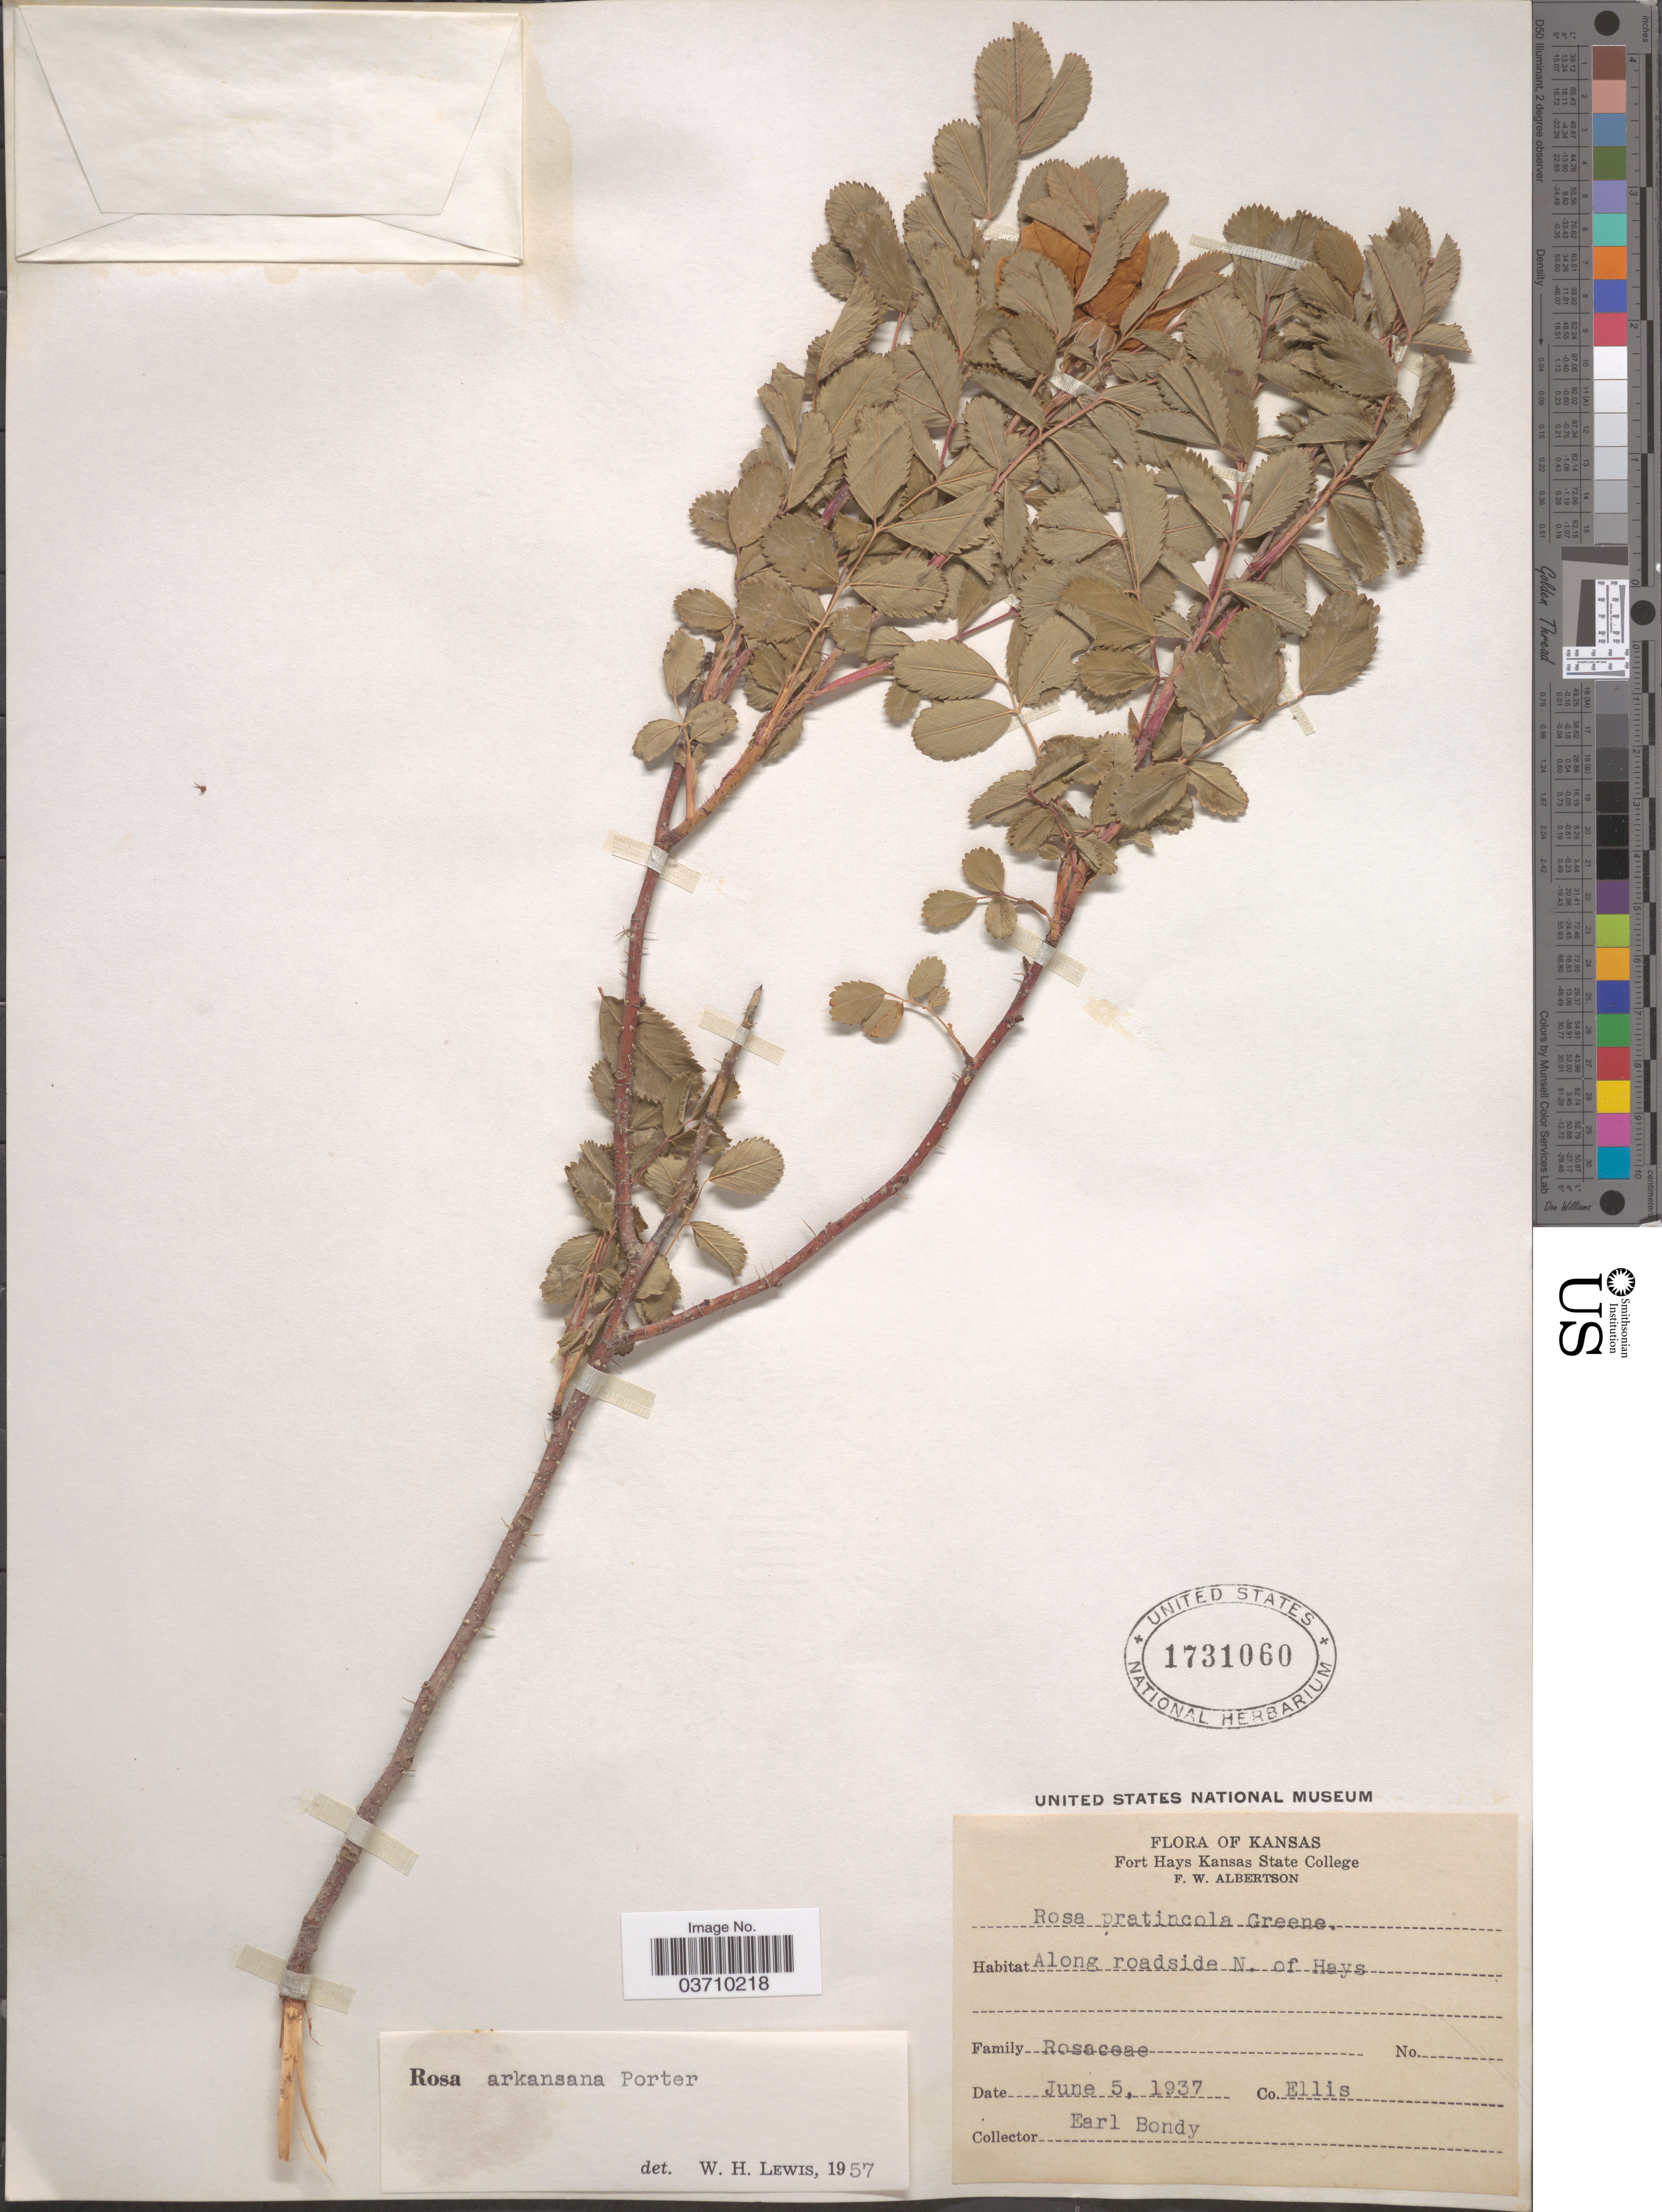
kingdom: Plantae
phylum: Tracheophyta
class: Magnoliopsida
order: Rosales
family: Rosaceae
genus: Rosa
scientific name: Rosa arkansana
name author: Porter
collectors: E. Bondy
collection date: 1937-06-05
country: United States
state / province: Kansas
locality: Along roadside N. of Hays. Co. Ellis.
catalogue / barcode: US 1731060